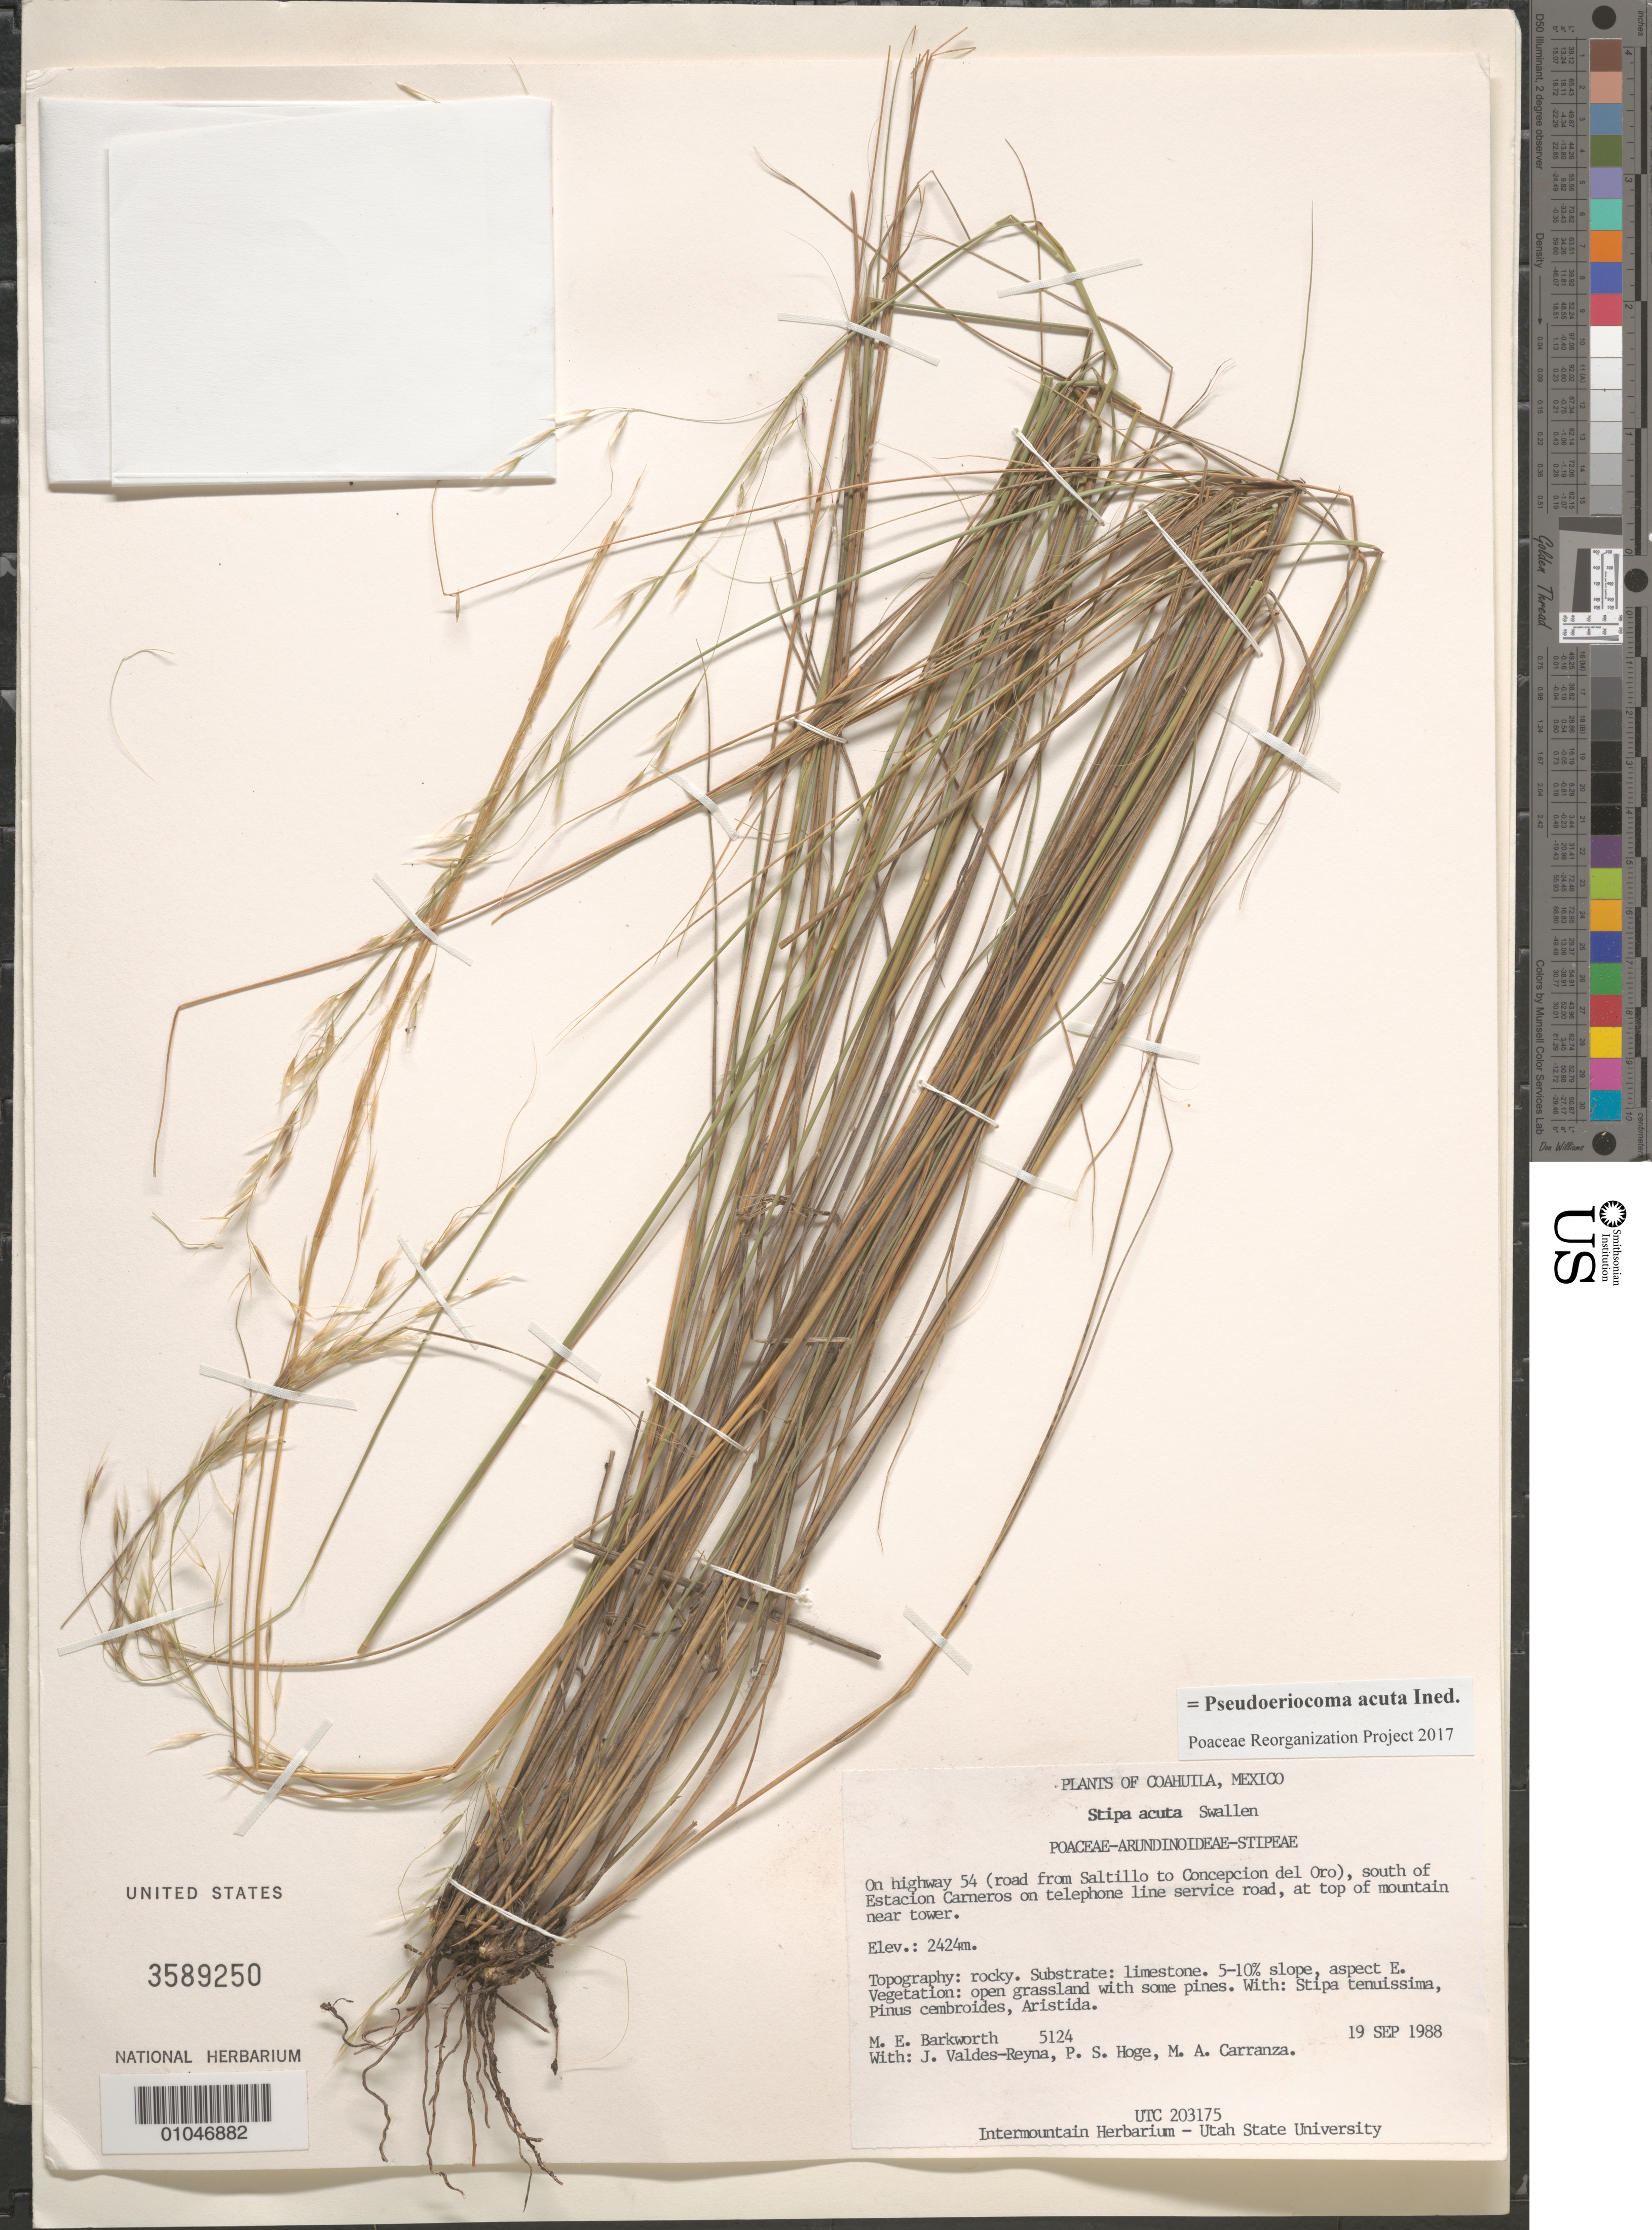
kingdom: Plantae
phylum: Tracheophyta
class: Liliopsida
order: Poales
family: Poaceae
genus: Pseudoeriocoma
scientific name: Pseudoeriocoma alta ined.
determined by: Poaceae Reorganization Project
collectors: M. E. Barkworth, J. Valdés-Reyna, P. S. Hoge & M. A. Carranza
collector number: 5124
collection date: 1988-09-19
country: Mexico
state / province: Coahuila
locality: On highway 54 (road from Saltillo to Concepcion del Oro), S of Estacion Carneros on telephone line service road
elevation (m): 2424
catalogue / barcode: US 3589250